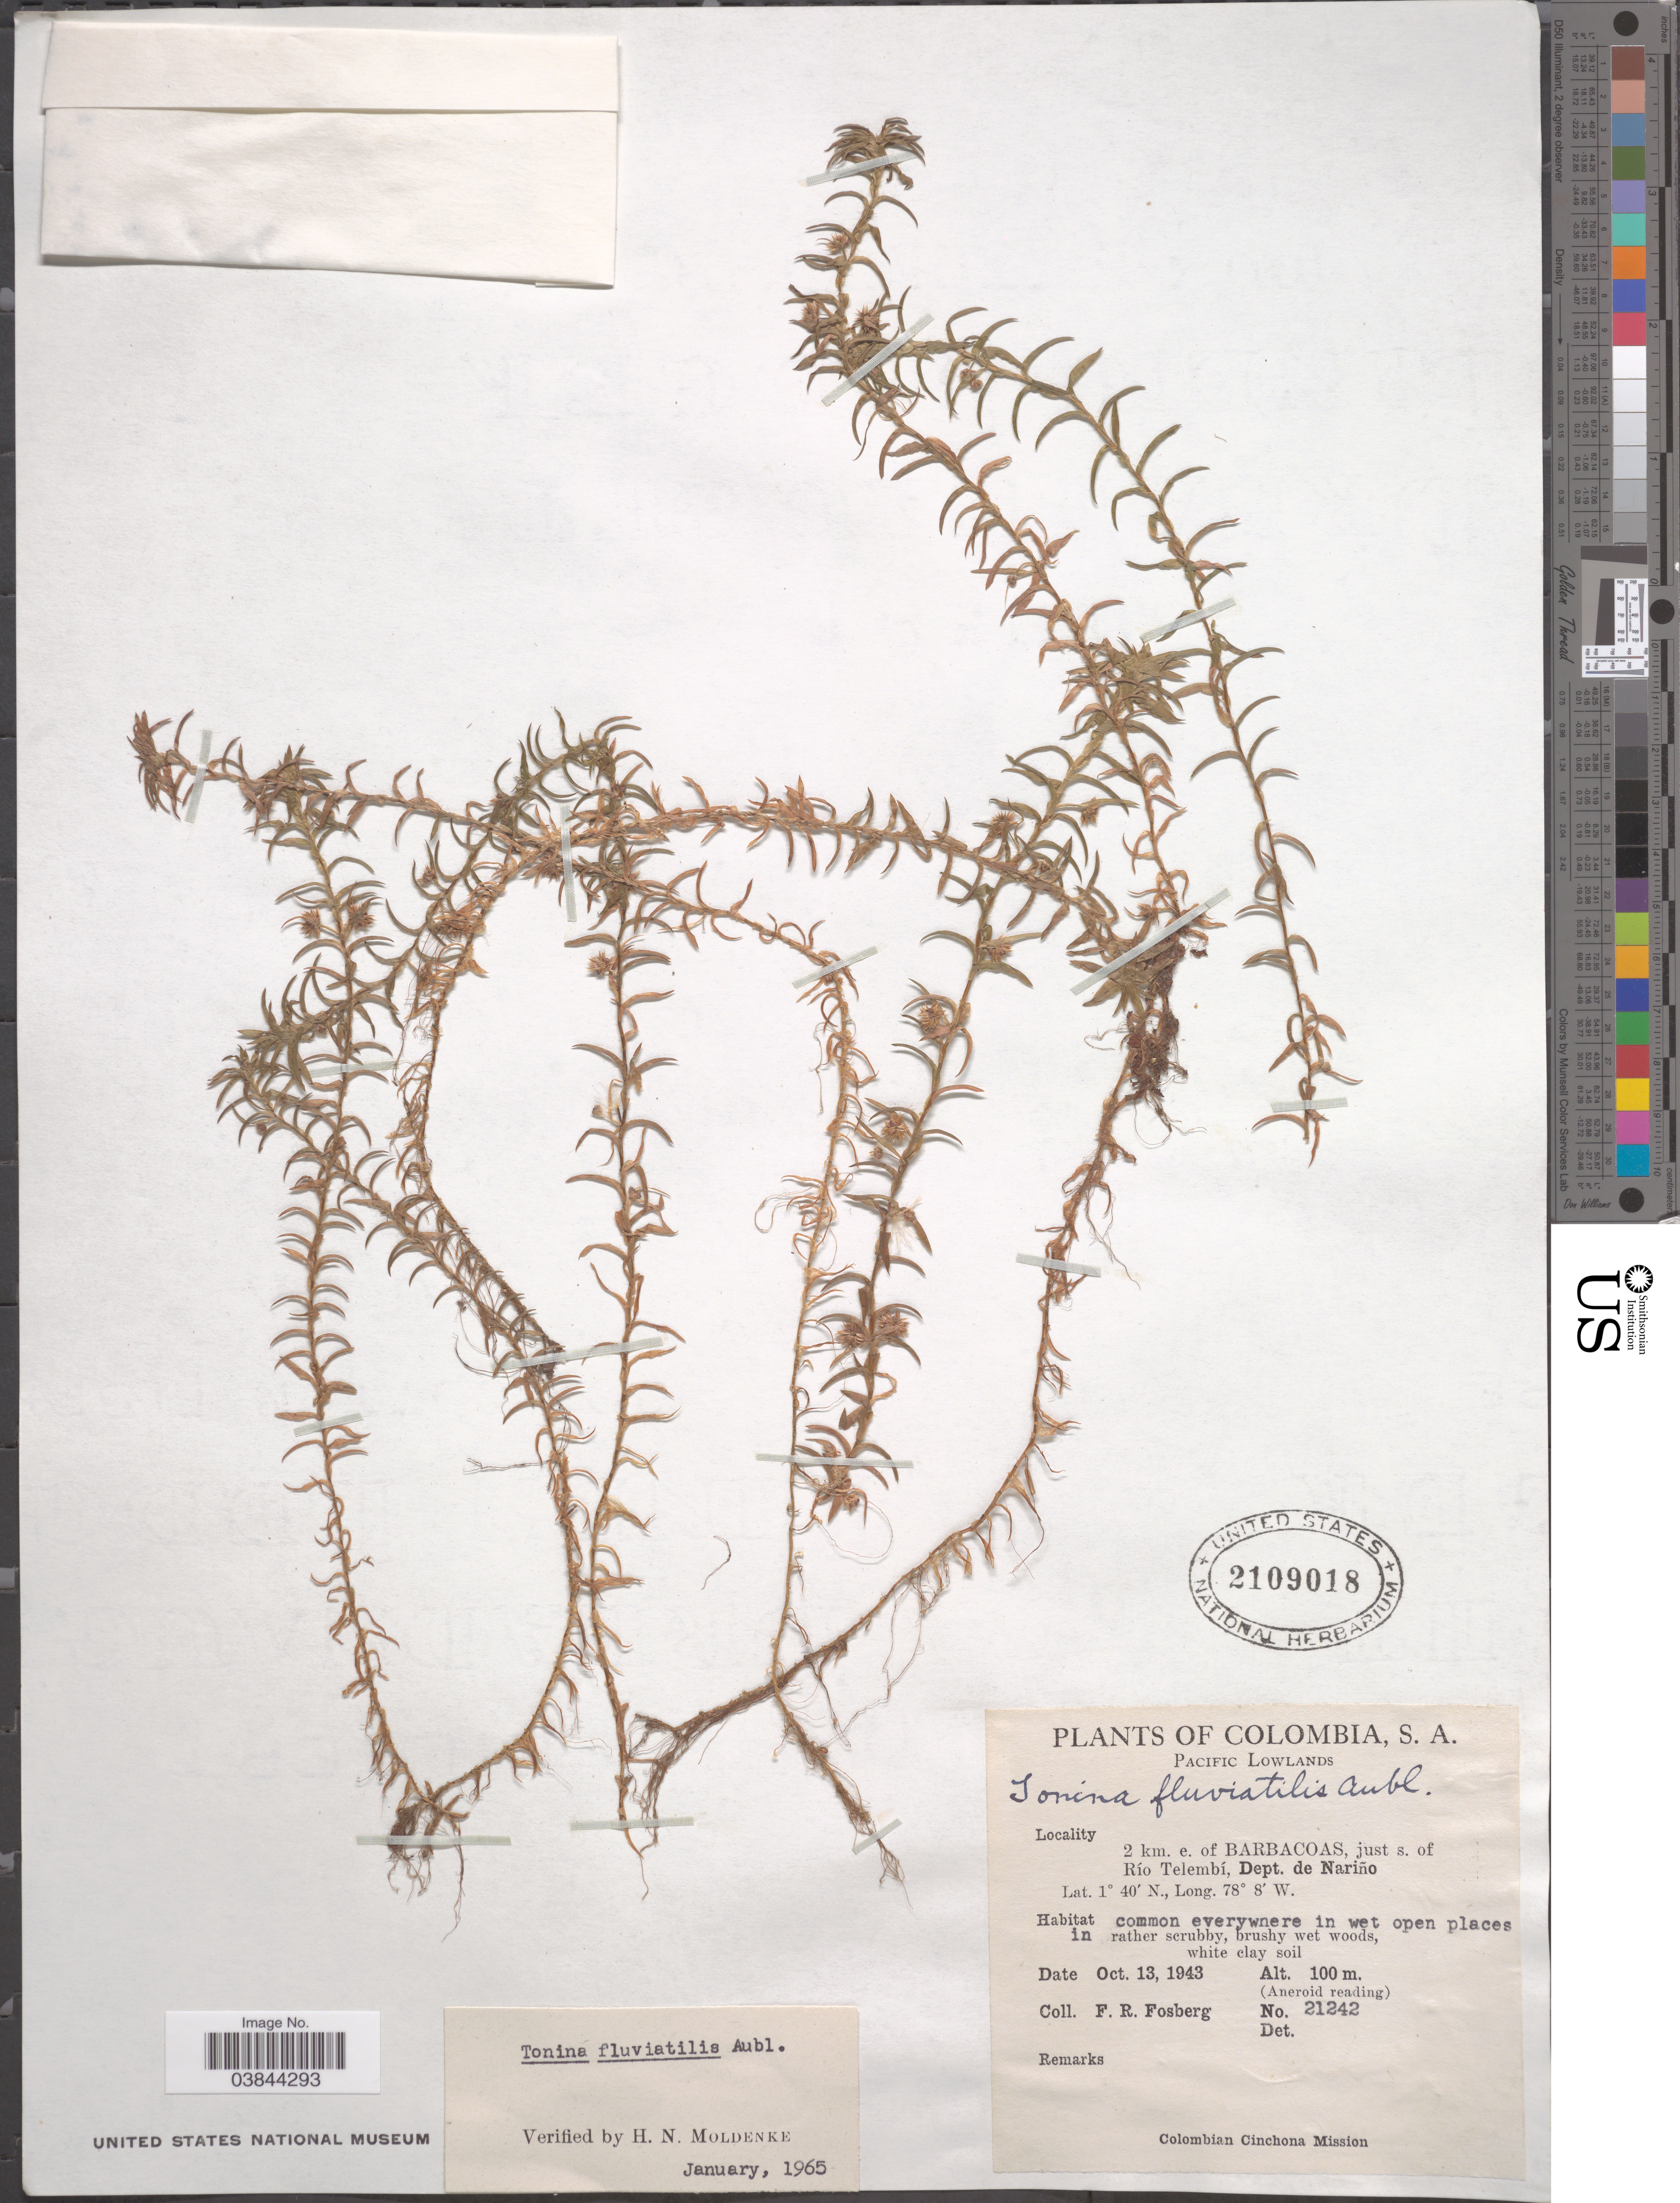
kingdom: Plantae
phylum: Tracheophyta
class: Liliopsida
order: Poales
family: Eriocaulaceae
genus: Tonina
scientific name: Tonina fluviatilis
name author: Aubl.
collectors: F. R. Fosberg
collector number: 21242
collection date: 1943-10-13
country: Colombia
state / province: Nariño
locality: Pacific Lowlands. 2 km. e. of Barbacoas, just s. of Río Telembí, Dept. de Nariño.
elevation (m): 100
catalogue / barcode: US 2109018